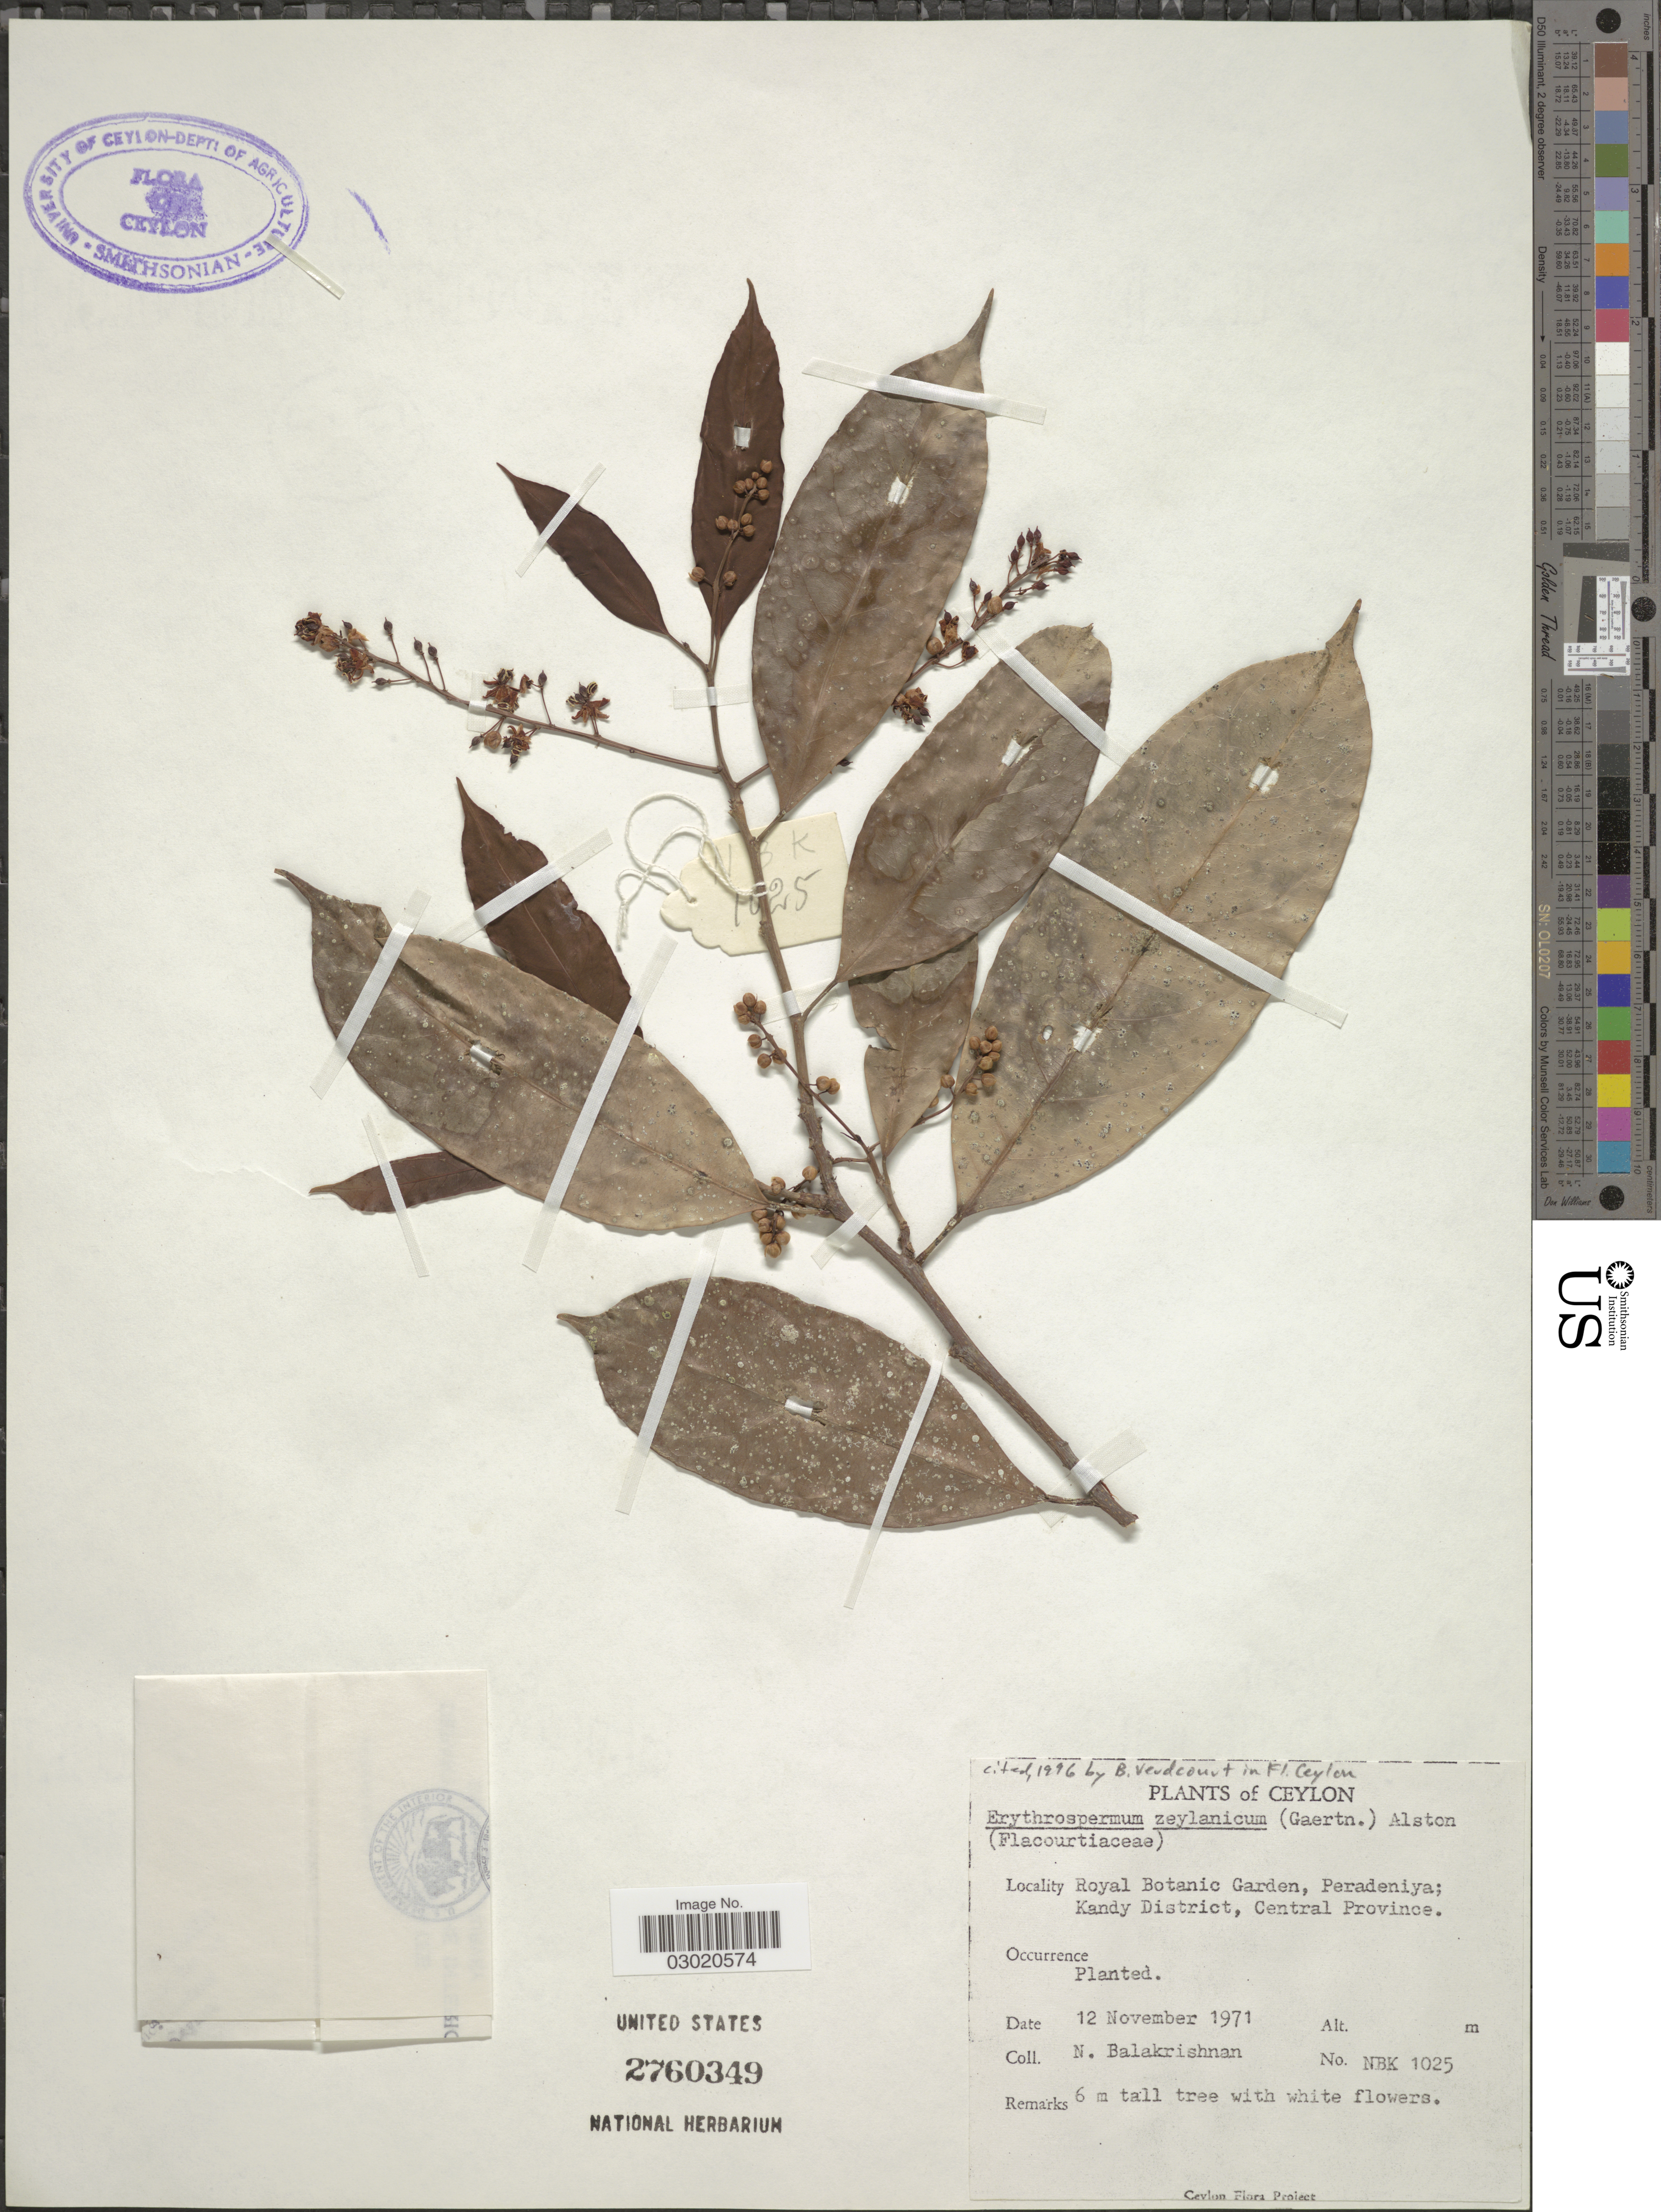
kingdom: Plantae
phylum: Tracheophyta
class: Magnoliopsida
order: Malpighiales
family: Achariaceae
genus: Erythrospermum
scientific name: Erythrospermum zeylanicum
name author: (Gaertn.) Alston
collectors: N. Balakrishnan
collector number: NBK1025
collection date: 1971-11-12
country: Sri Lanka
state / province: Central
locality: Ceylon, Royal Botanic Garden, Peradeniya; Kandy District, Central Province.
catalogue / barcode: US 2760349